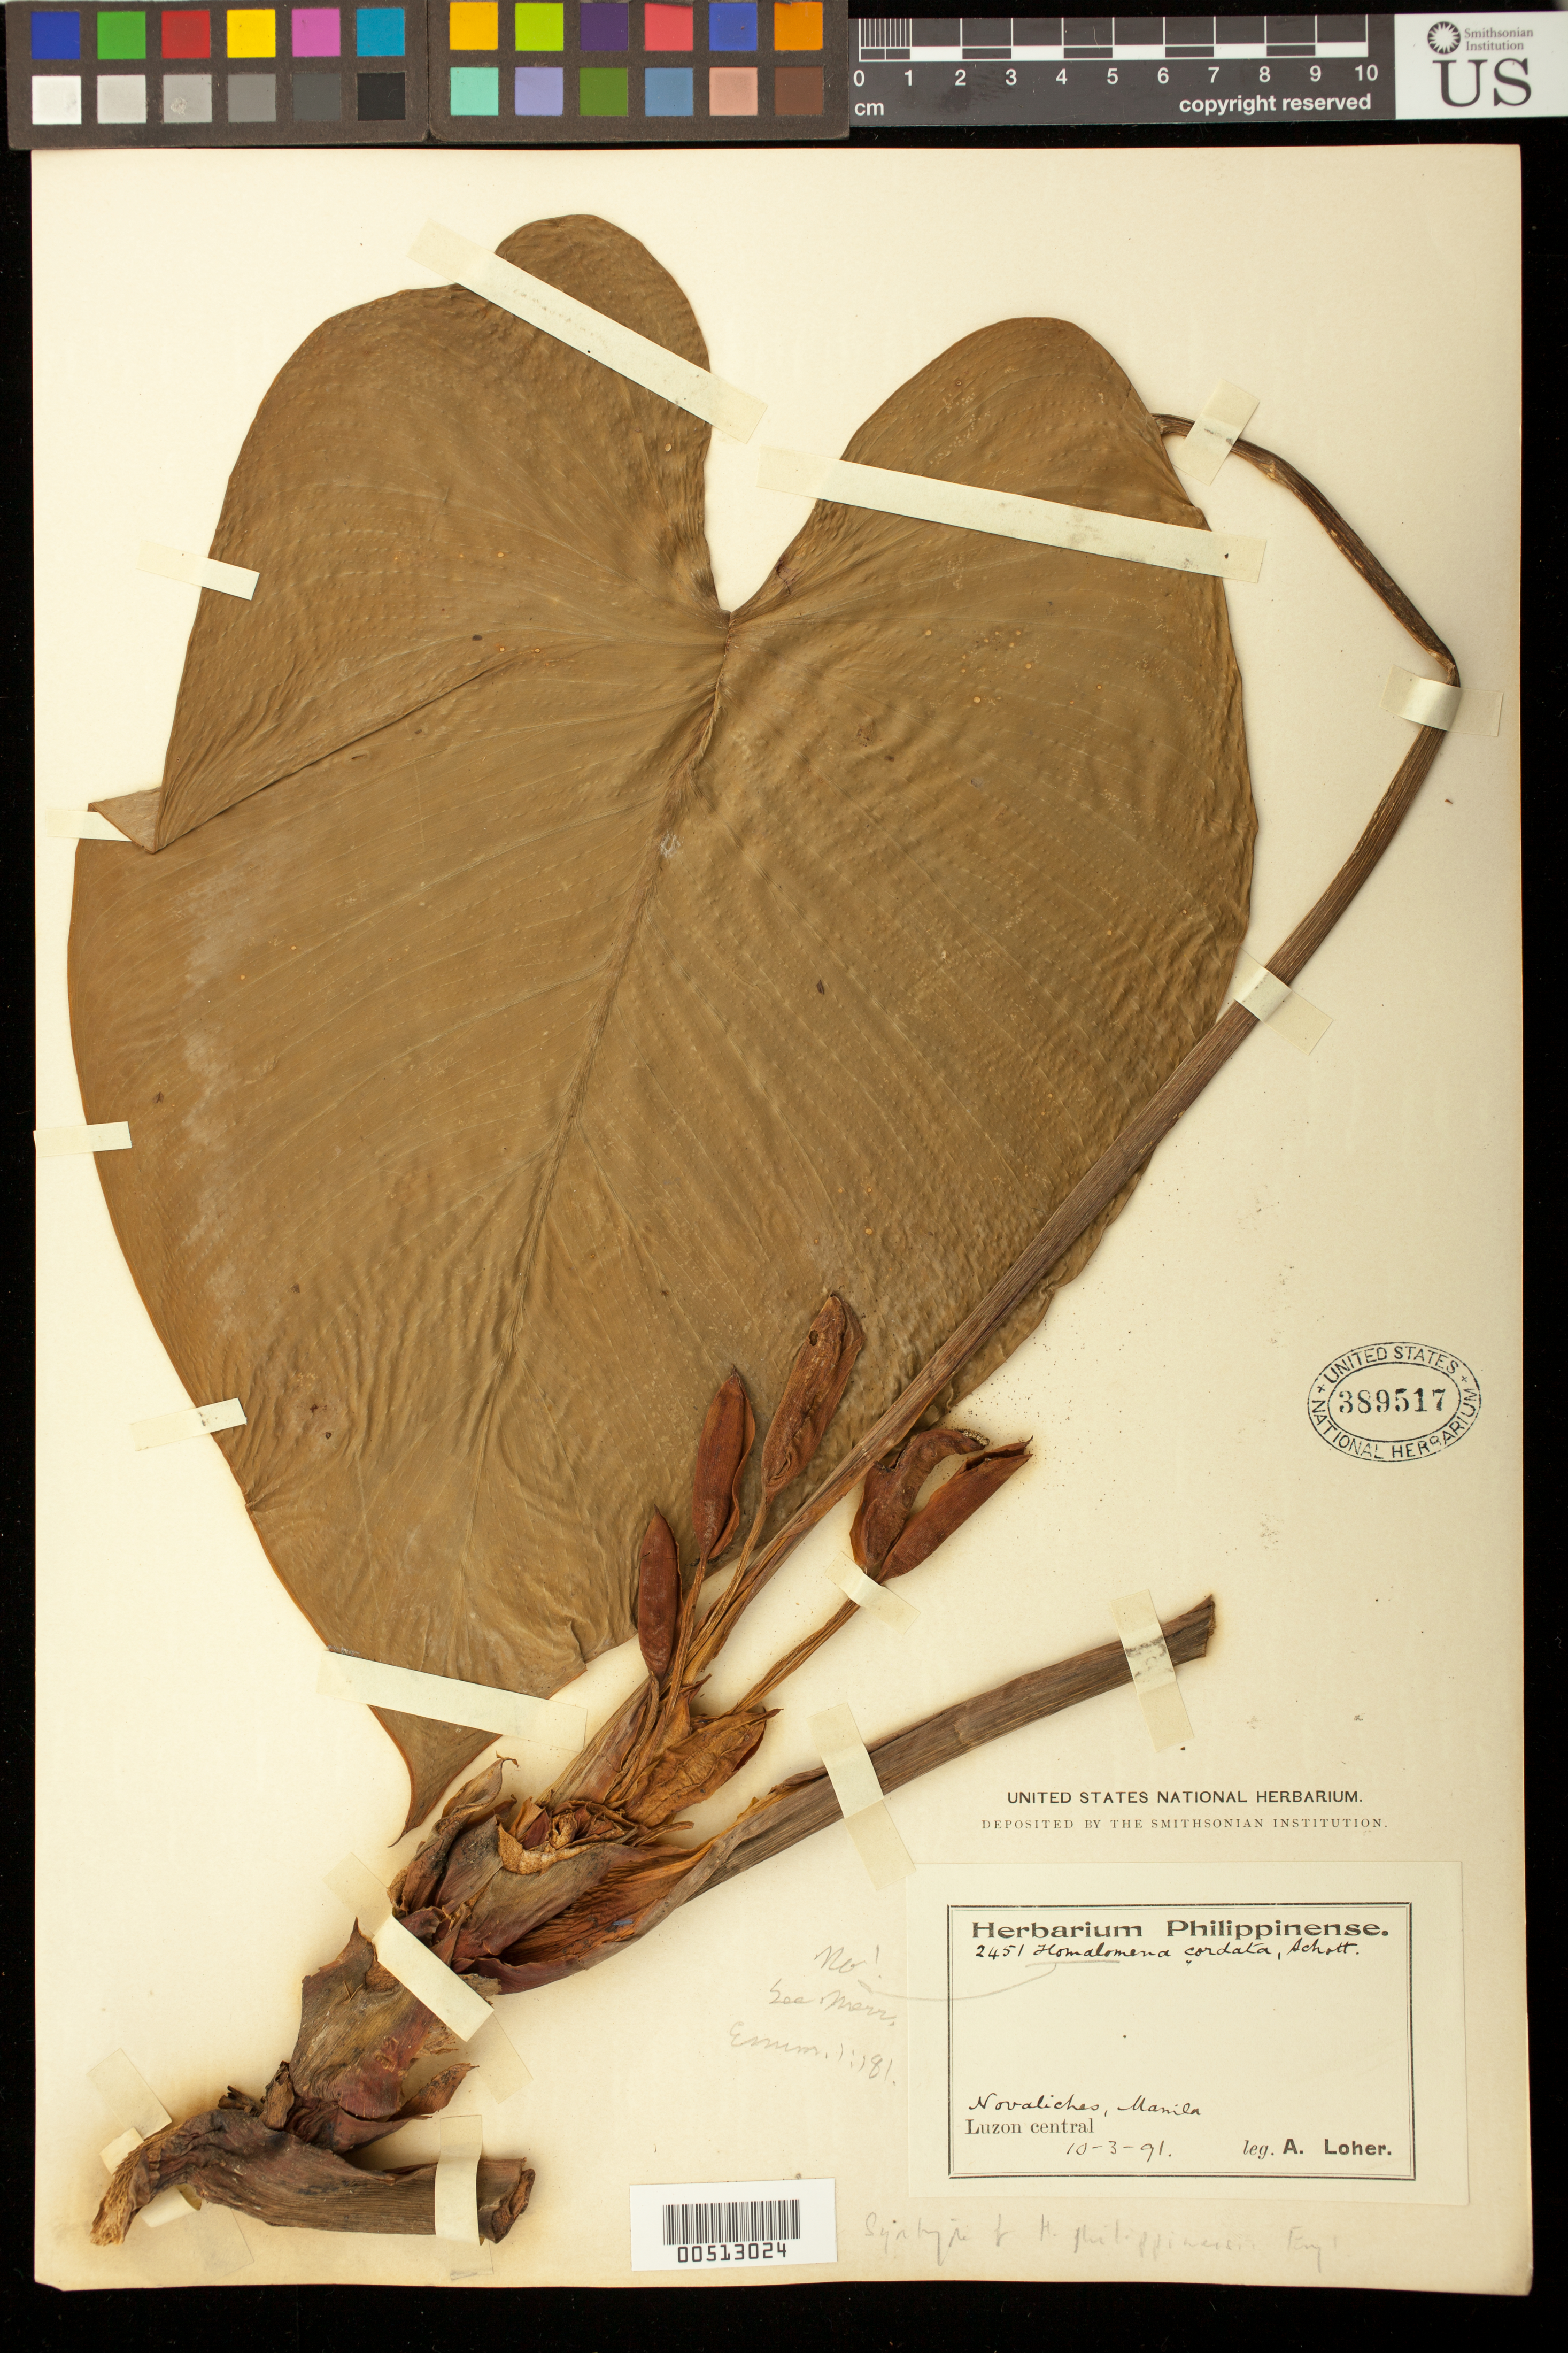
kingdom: Plantae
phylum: Tracheophyta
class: Liliopsida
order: Alismatales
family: Araceae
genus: Homalomena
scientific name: Homalomena philippinensis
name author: Engl.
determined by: Hay, A.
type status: Isosyntype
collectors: A. Loher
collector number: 2451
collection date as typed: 10 Mar 1891 or 03 Oct 1891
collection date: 1891-03-10 or 1891-10-03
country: Philippines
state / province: National Capital Region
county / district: Quezon City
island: Luzon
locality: Novaliches, Manila.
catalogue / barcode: US 389517